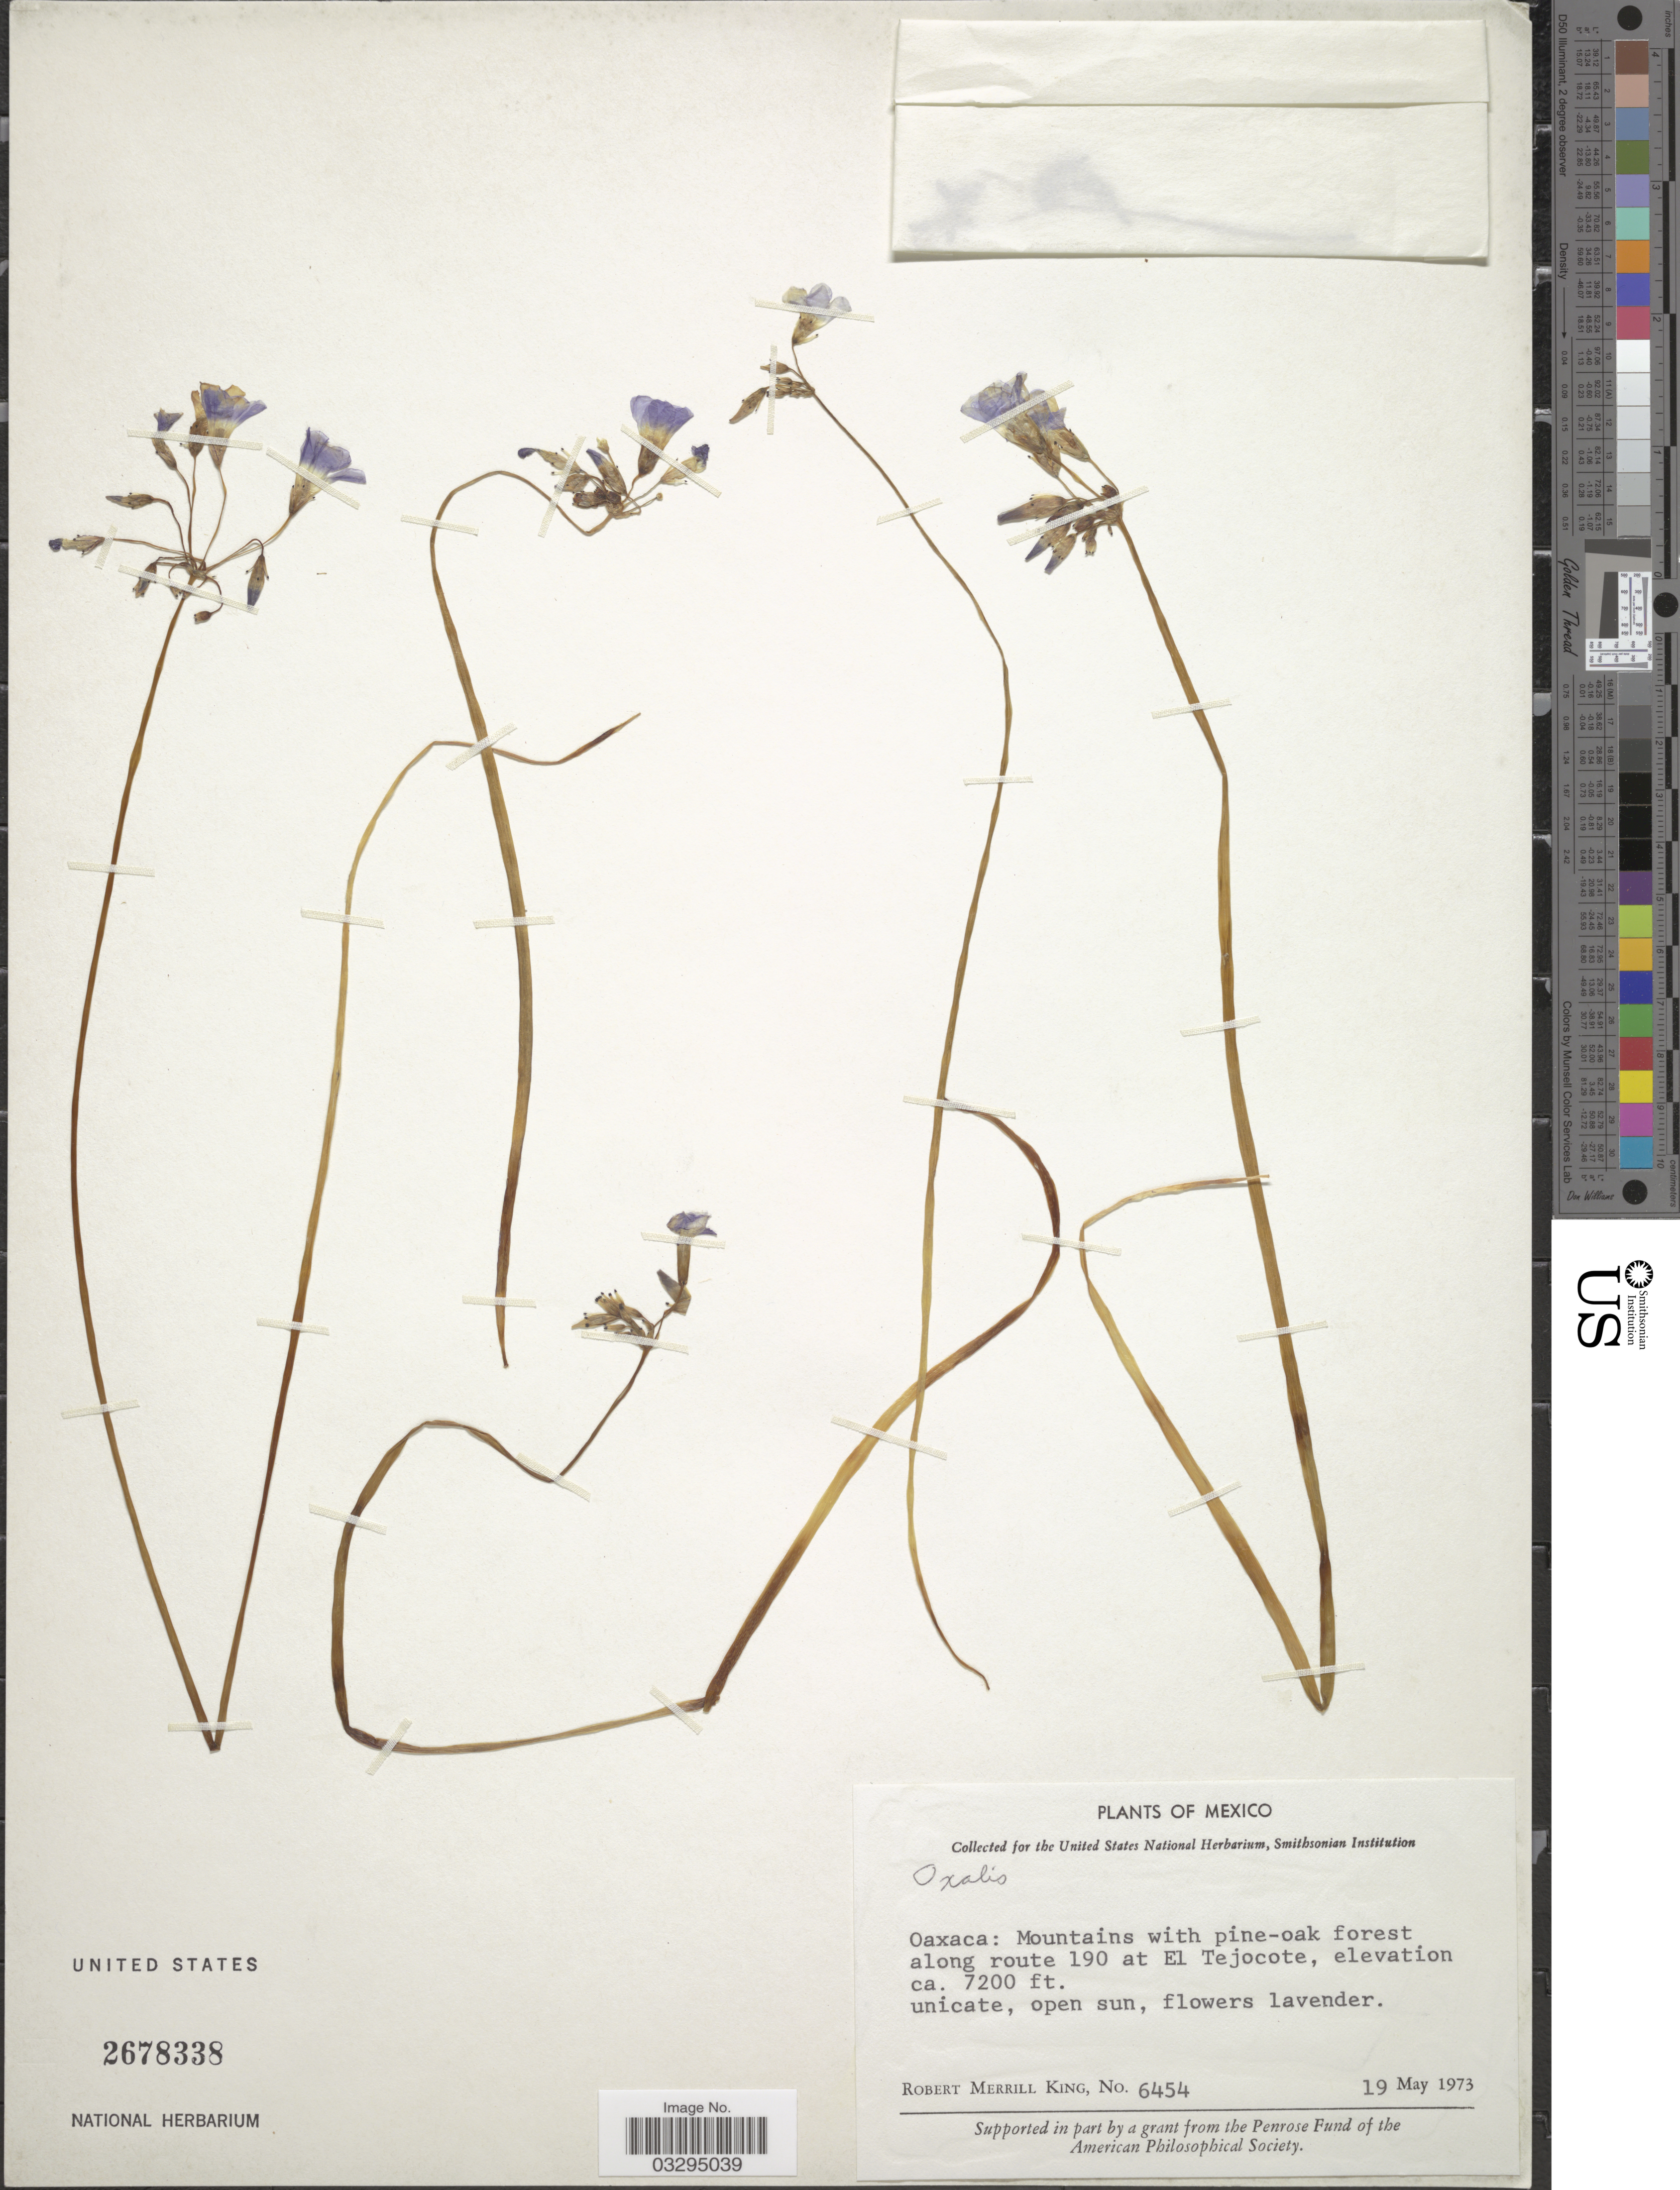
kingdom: Plantae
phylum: Tracheophyta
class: Magnoliopsida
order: Oxalidales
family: Oxalidaceae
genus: Oxalis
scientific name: Oxalis sp.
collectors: R. M. King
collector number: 6454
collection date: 1973-05-19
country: Mexico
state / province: Oaxaca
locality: Oaxaca: Mountains with pine-oak forest along route 190 at El Tejocote.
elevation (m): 2195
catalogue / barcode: US 2678338